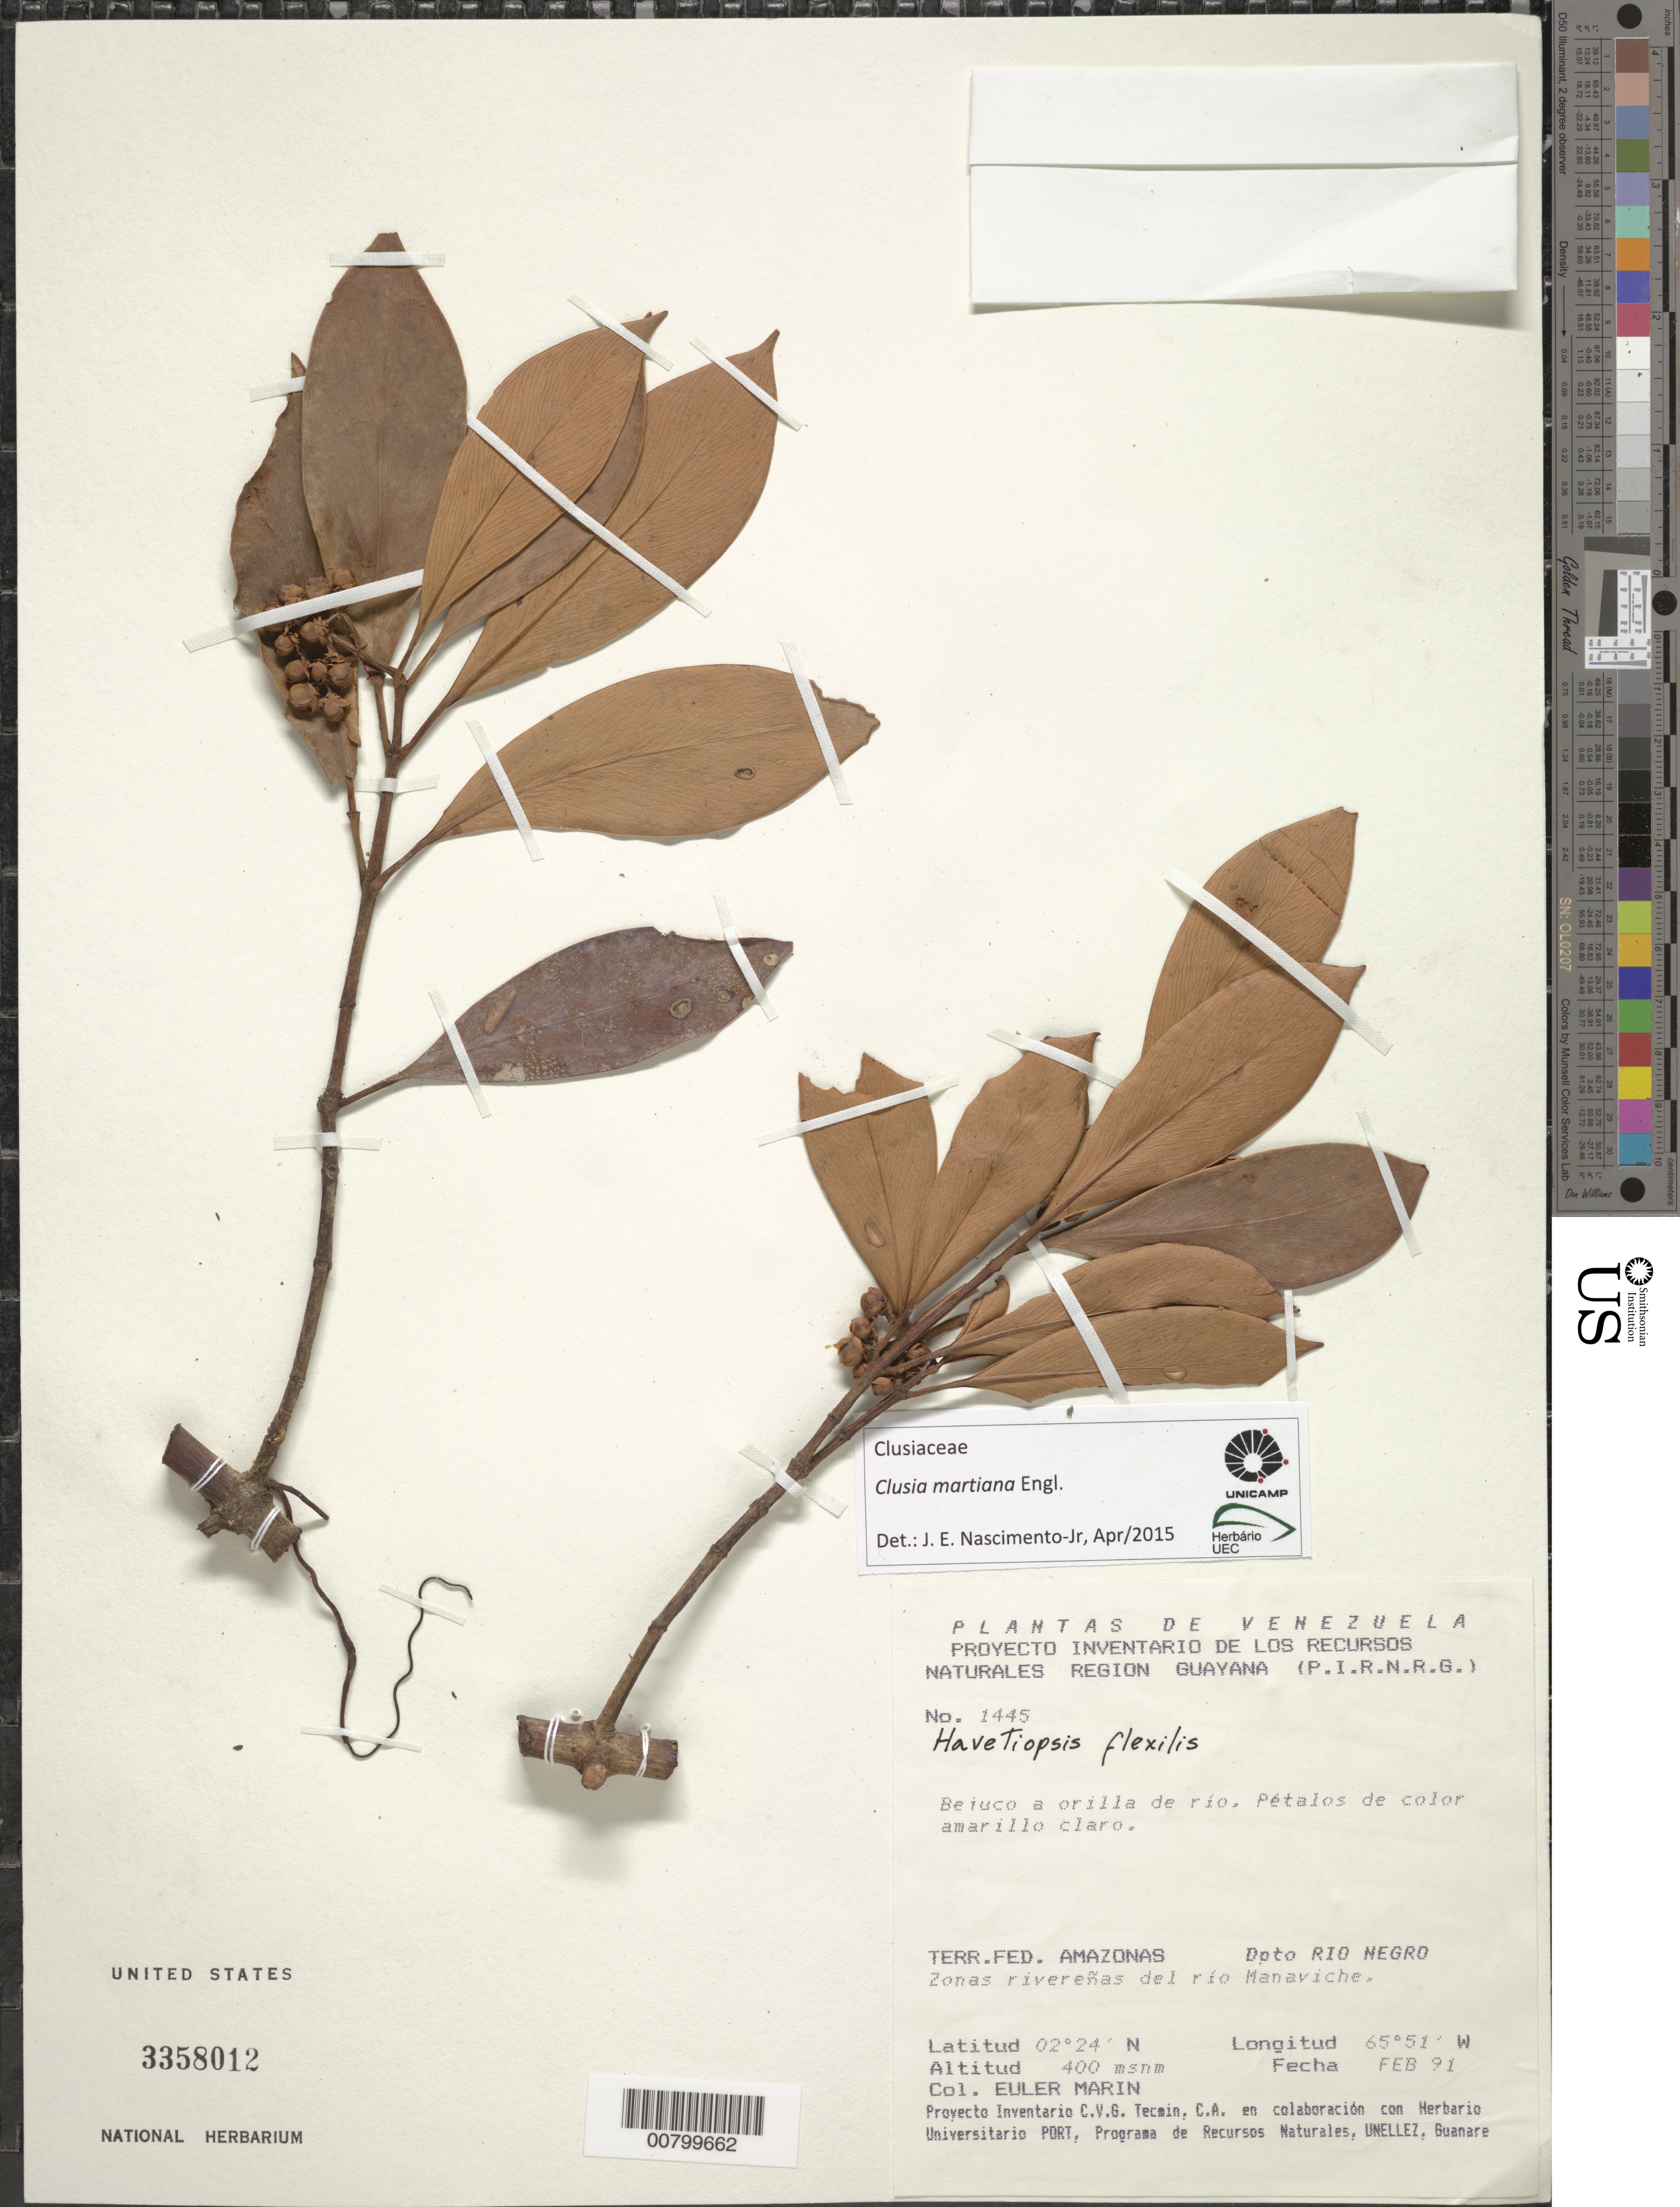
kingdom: Plantae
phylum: Tracheophyta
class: Magnoliopsida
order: Malpighiales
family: Clusiaceae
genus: Clusia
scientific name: Clusia martiana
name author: Engl.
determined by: Nascimento, Jose E., Jr.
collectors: E. Marin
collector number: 1445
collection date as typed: Feb-91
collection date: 1991-02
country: Venezuela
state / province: Amazonas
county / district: Río Negro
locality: Río Manaviche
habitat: Along river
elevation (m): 400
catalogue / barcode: US 3358012